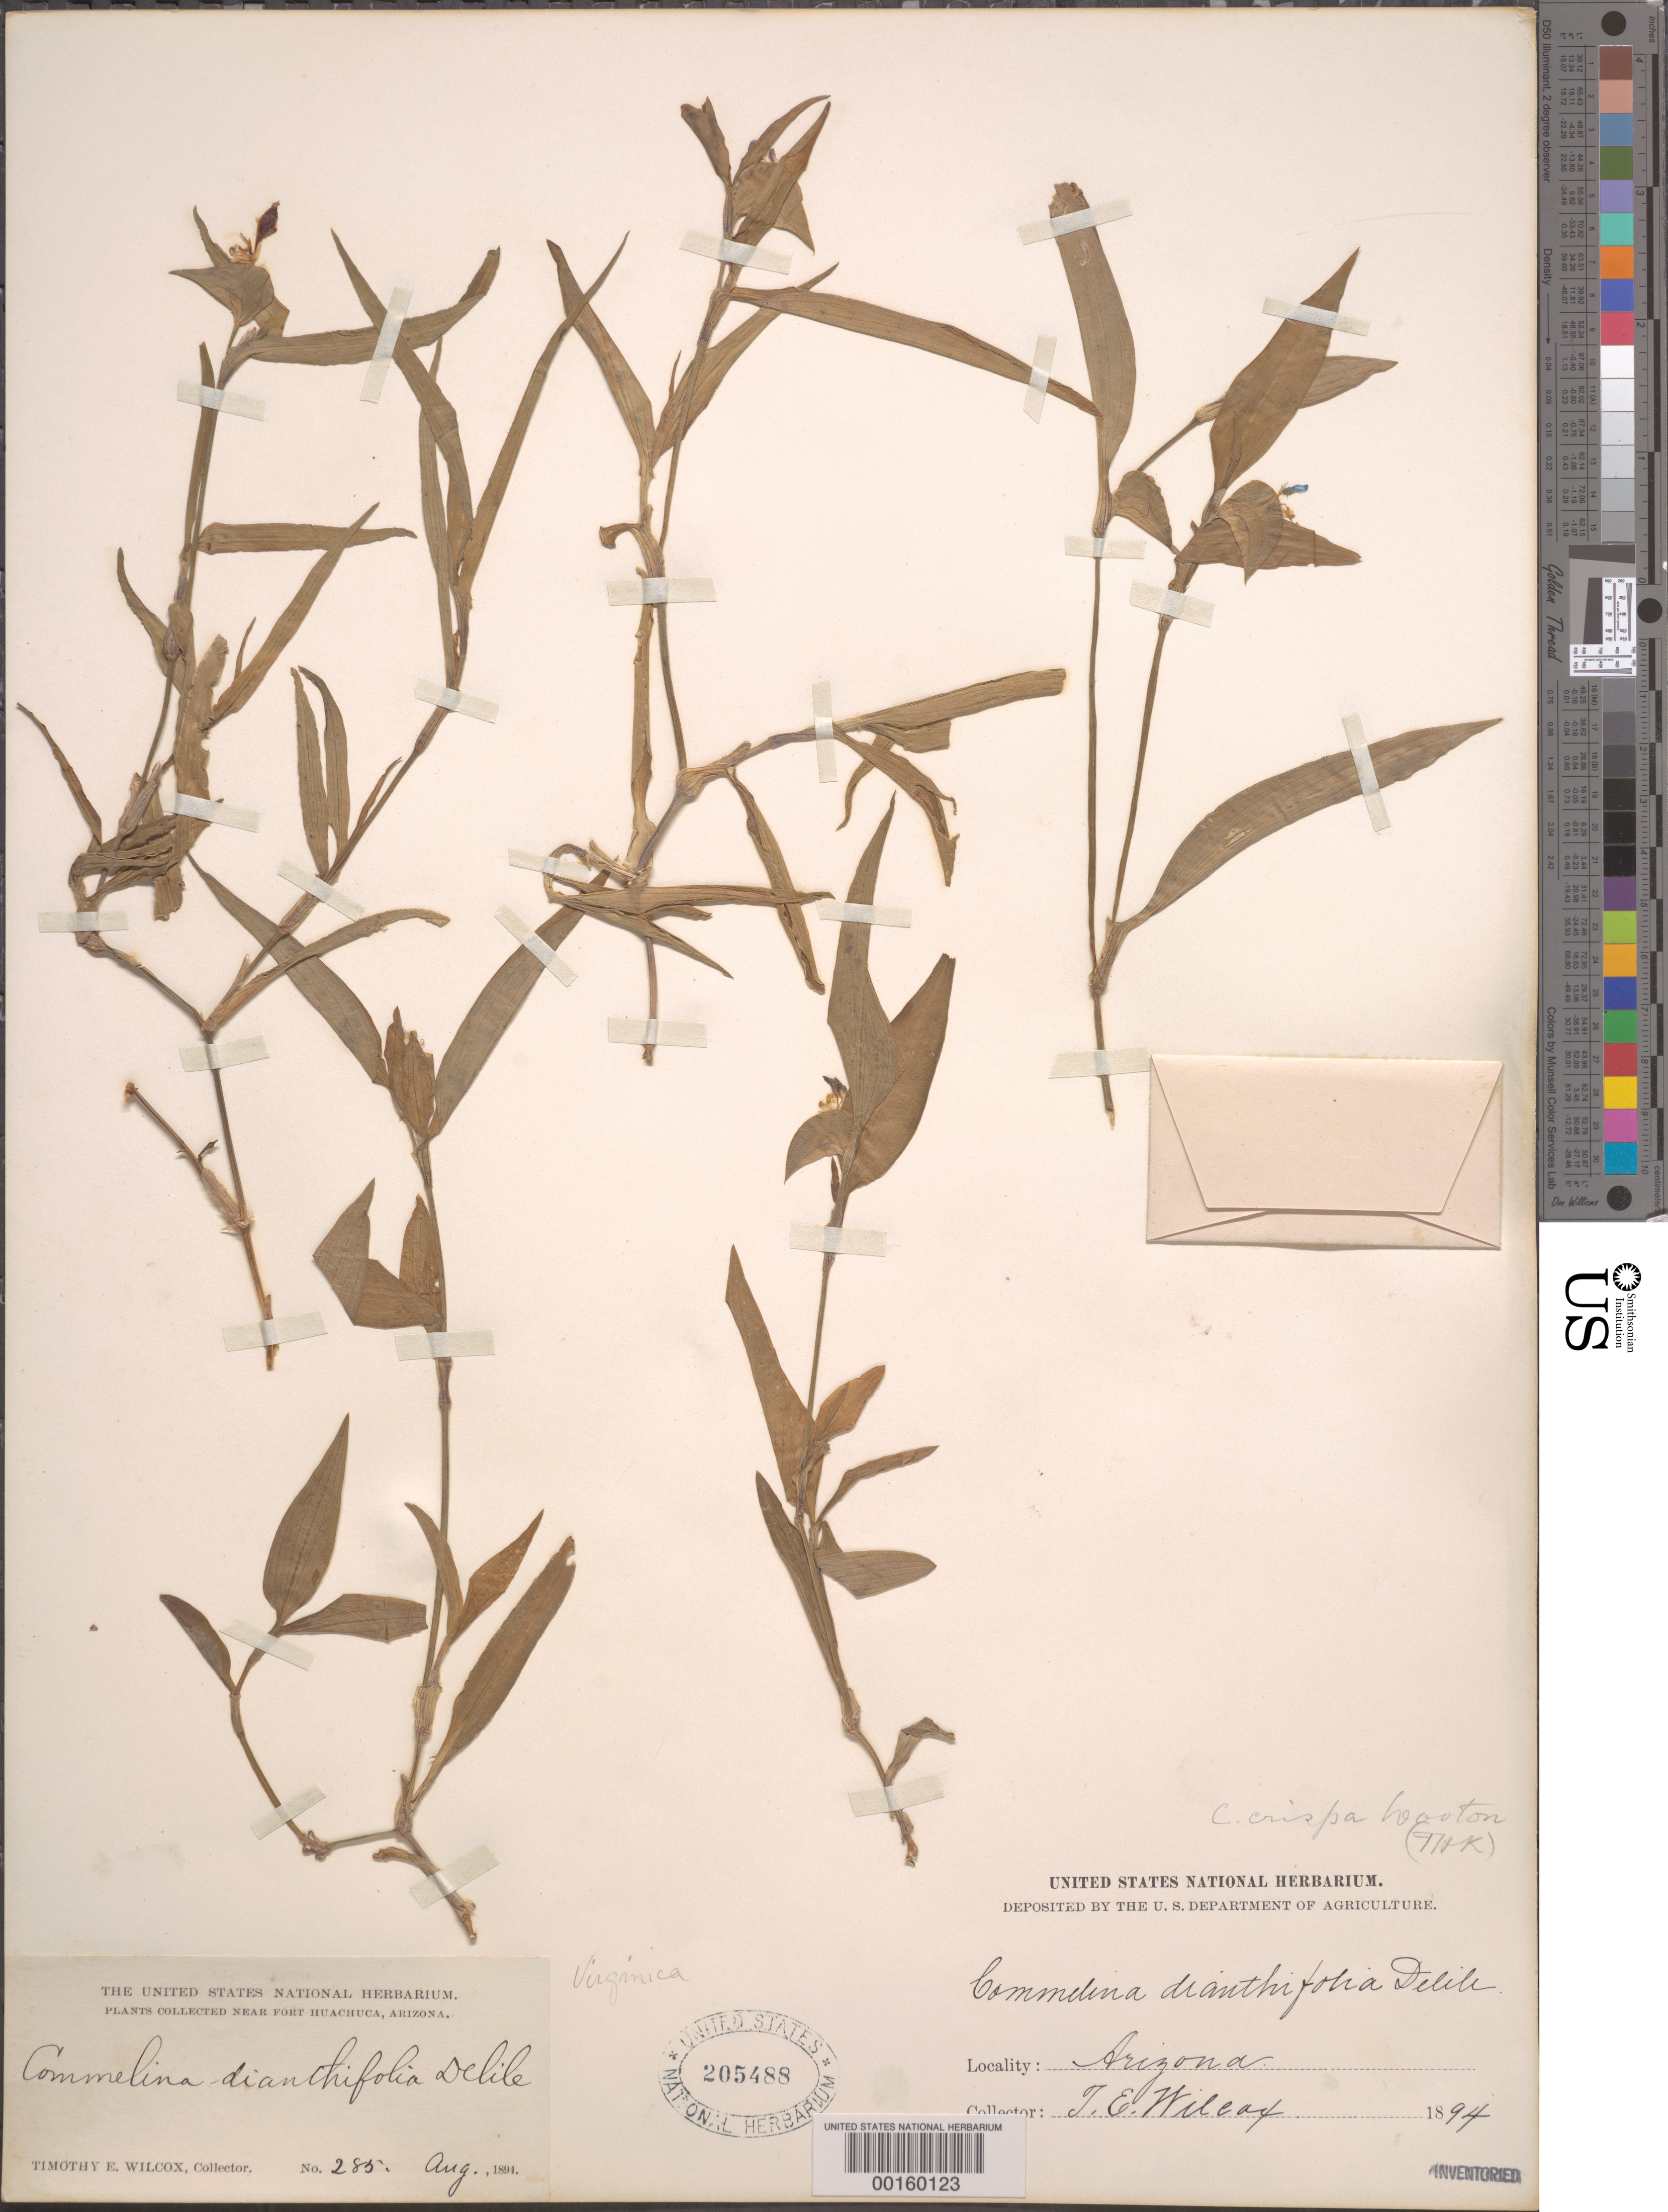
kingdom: Plantae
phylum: Tracheophyta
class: Liliopsida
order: Commelinales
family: Commelinaceae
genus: Commelina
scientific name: Commelina erecta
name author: L.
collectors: T. E. Wilcox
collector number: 285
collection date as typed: Aug 1894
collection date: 1894-08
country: United States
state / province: Arizona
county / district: Cochise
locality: Near ft. huachuca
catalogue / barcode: US 205488